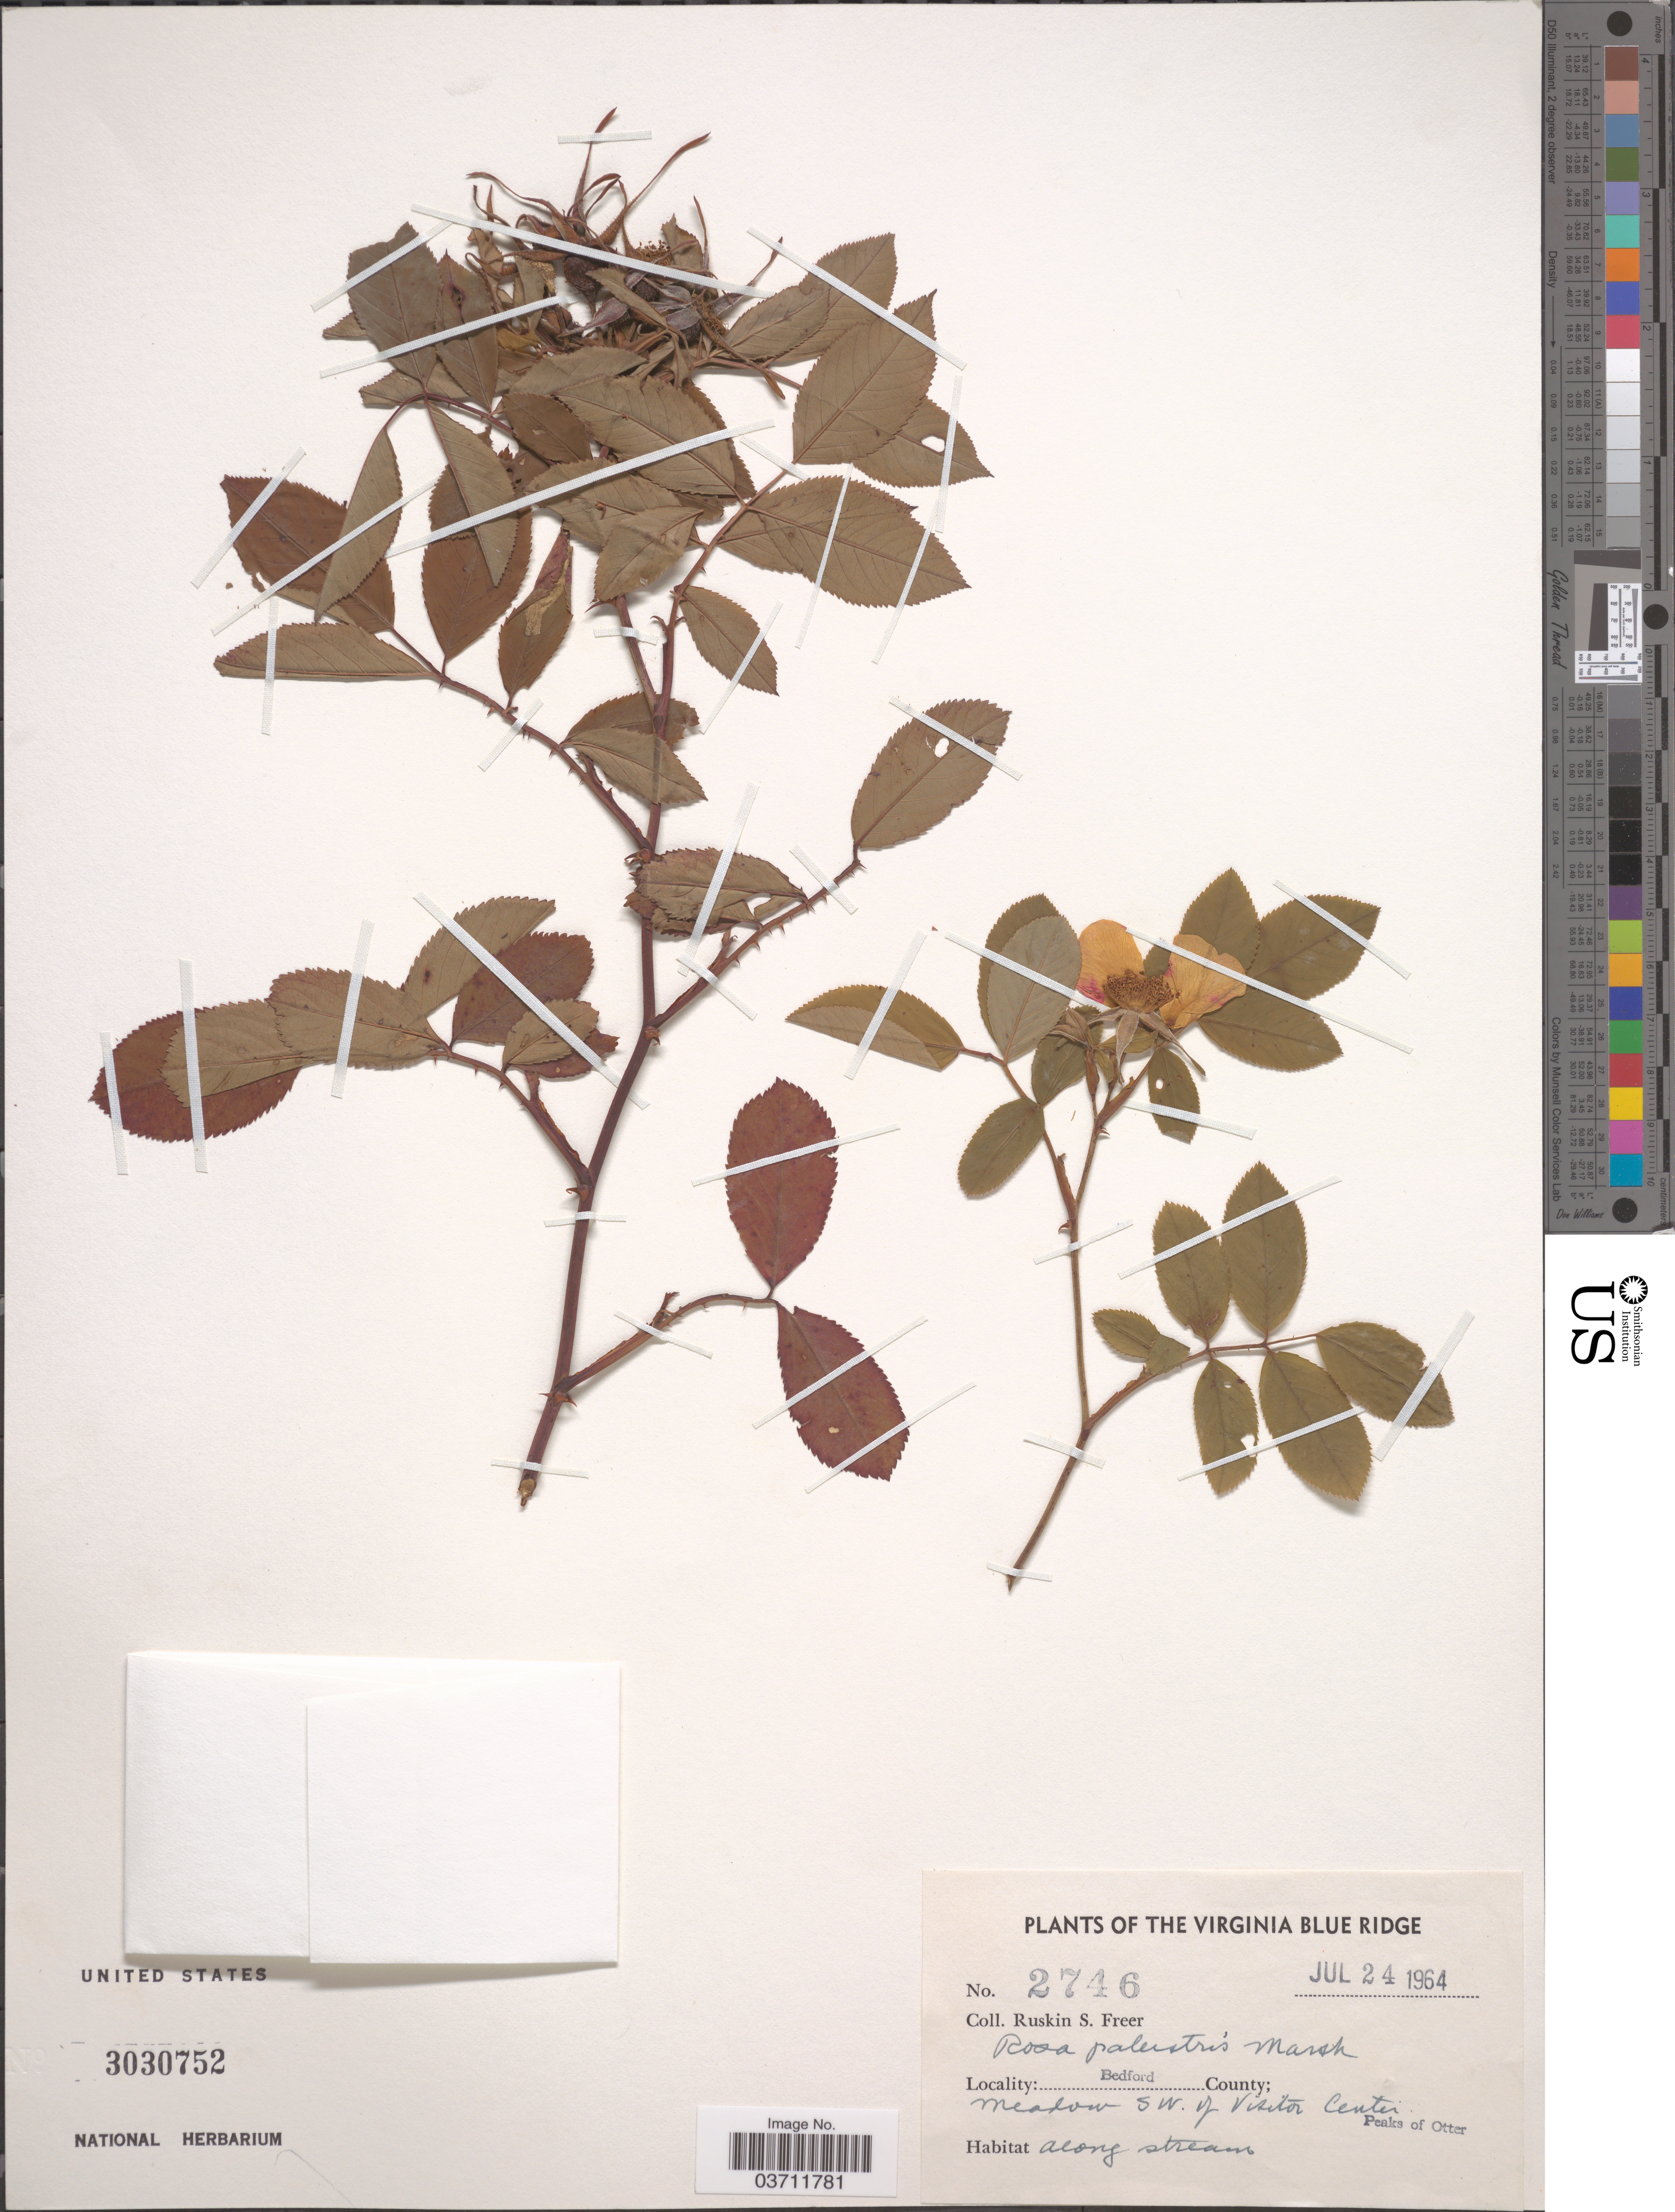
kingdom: Plantae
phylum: Tracheophyta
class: Magnoliopsida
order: Rosales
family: Rosaceae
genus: Rosa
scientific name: Rosa palustris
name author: Marshall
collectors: R. Freer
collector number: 2746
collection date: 1964-07-24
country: United States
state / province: Virginia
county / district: Bedford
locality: The Virginia Blue Ridge. Bedford County; meadow SW. of Visitor Center. Peaks of Otter.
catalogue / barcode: US 3030752